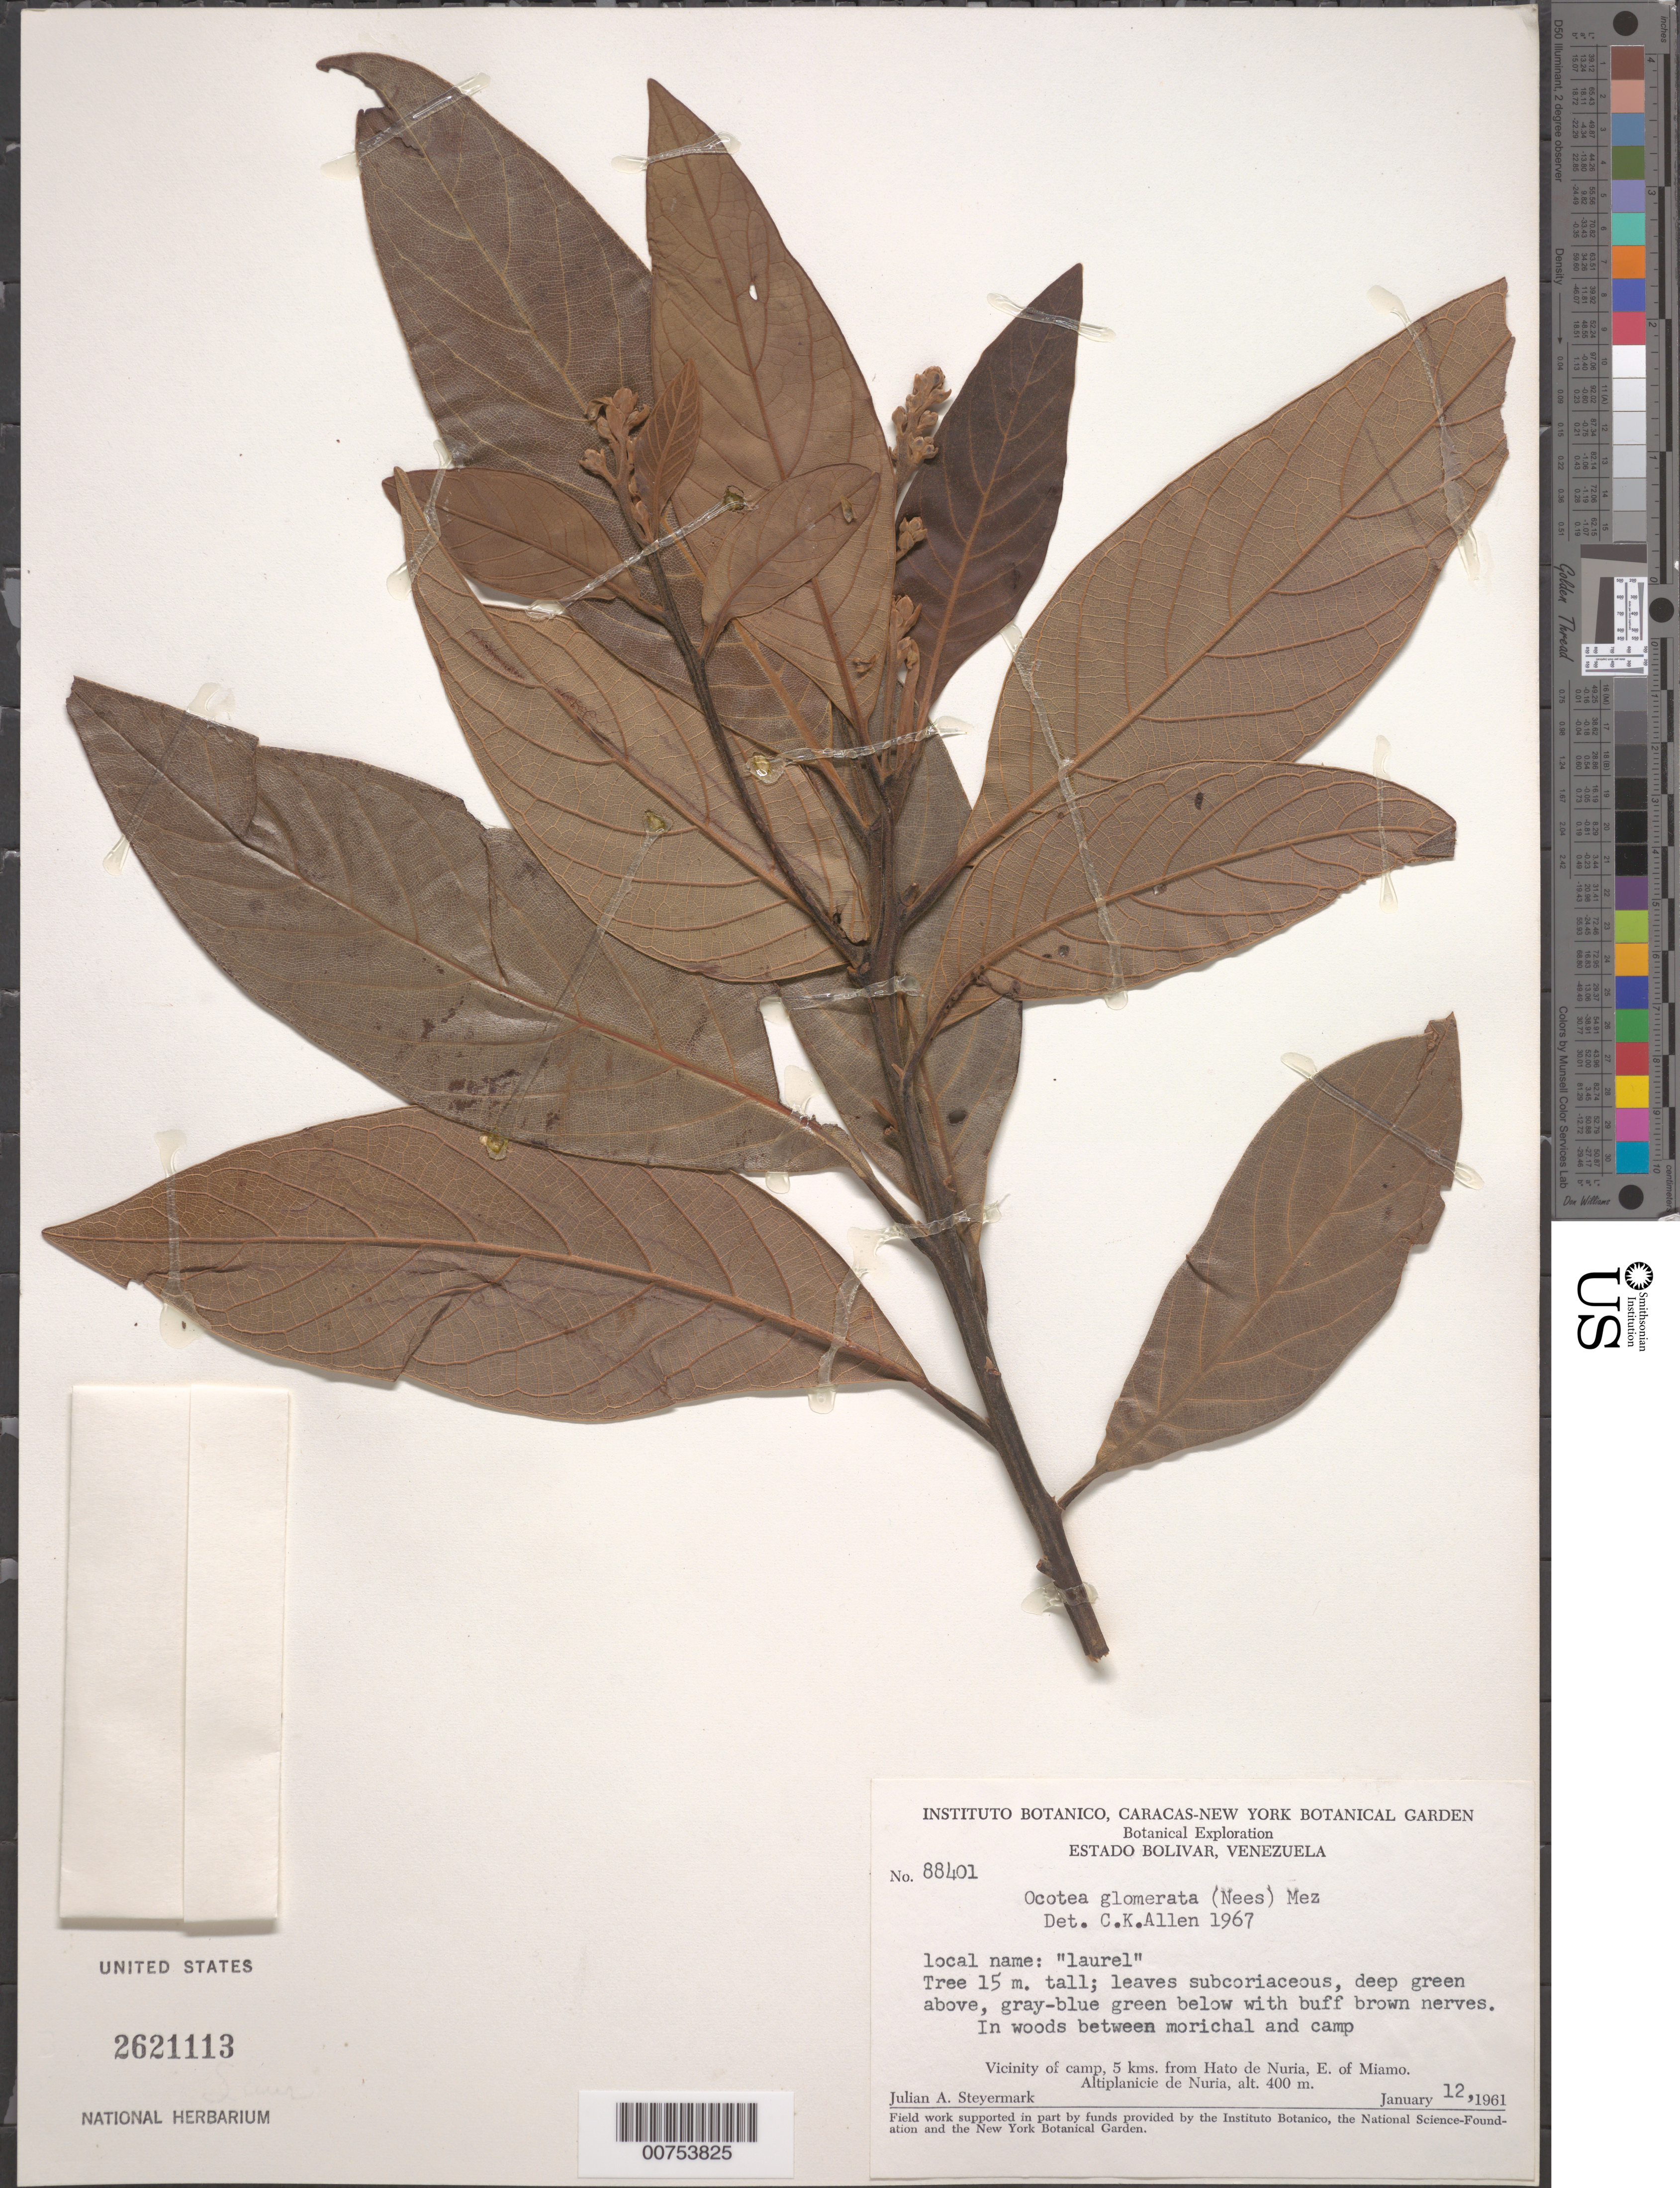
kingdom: Plantae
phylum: Tracheophyta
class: Magnoliopsida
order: Laurales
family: Lauraceae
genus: Ocotea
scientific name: Ocotea glomerata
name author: (Nees) Mez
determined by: Allen, C. K.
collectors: J. Steyermark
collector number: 88401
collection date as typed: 12-Jan-61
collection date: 1961-01-12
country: Venezuela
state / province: Bolívar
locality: Hato de Nuria, 5 km from; E of Miamo, Altiplanicie de Nuria, vic of camp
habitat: Woods between morichal and camp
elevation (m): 400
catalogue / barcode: US 2621113